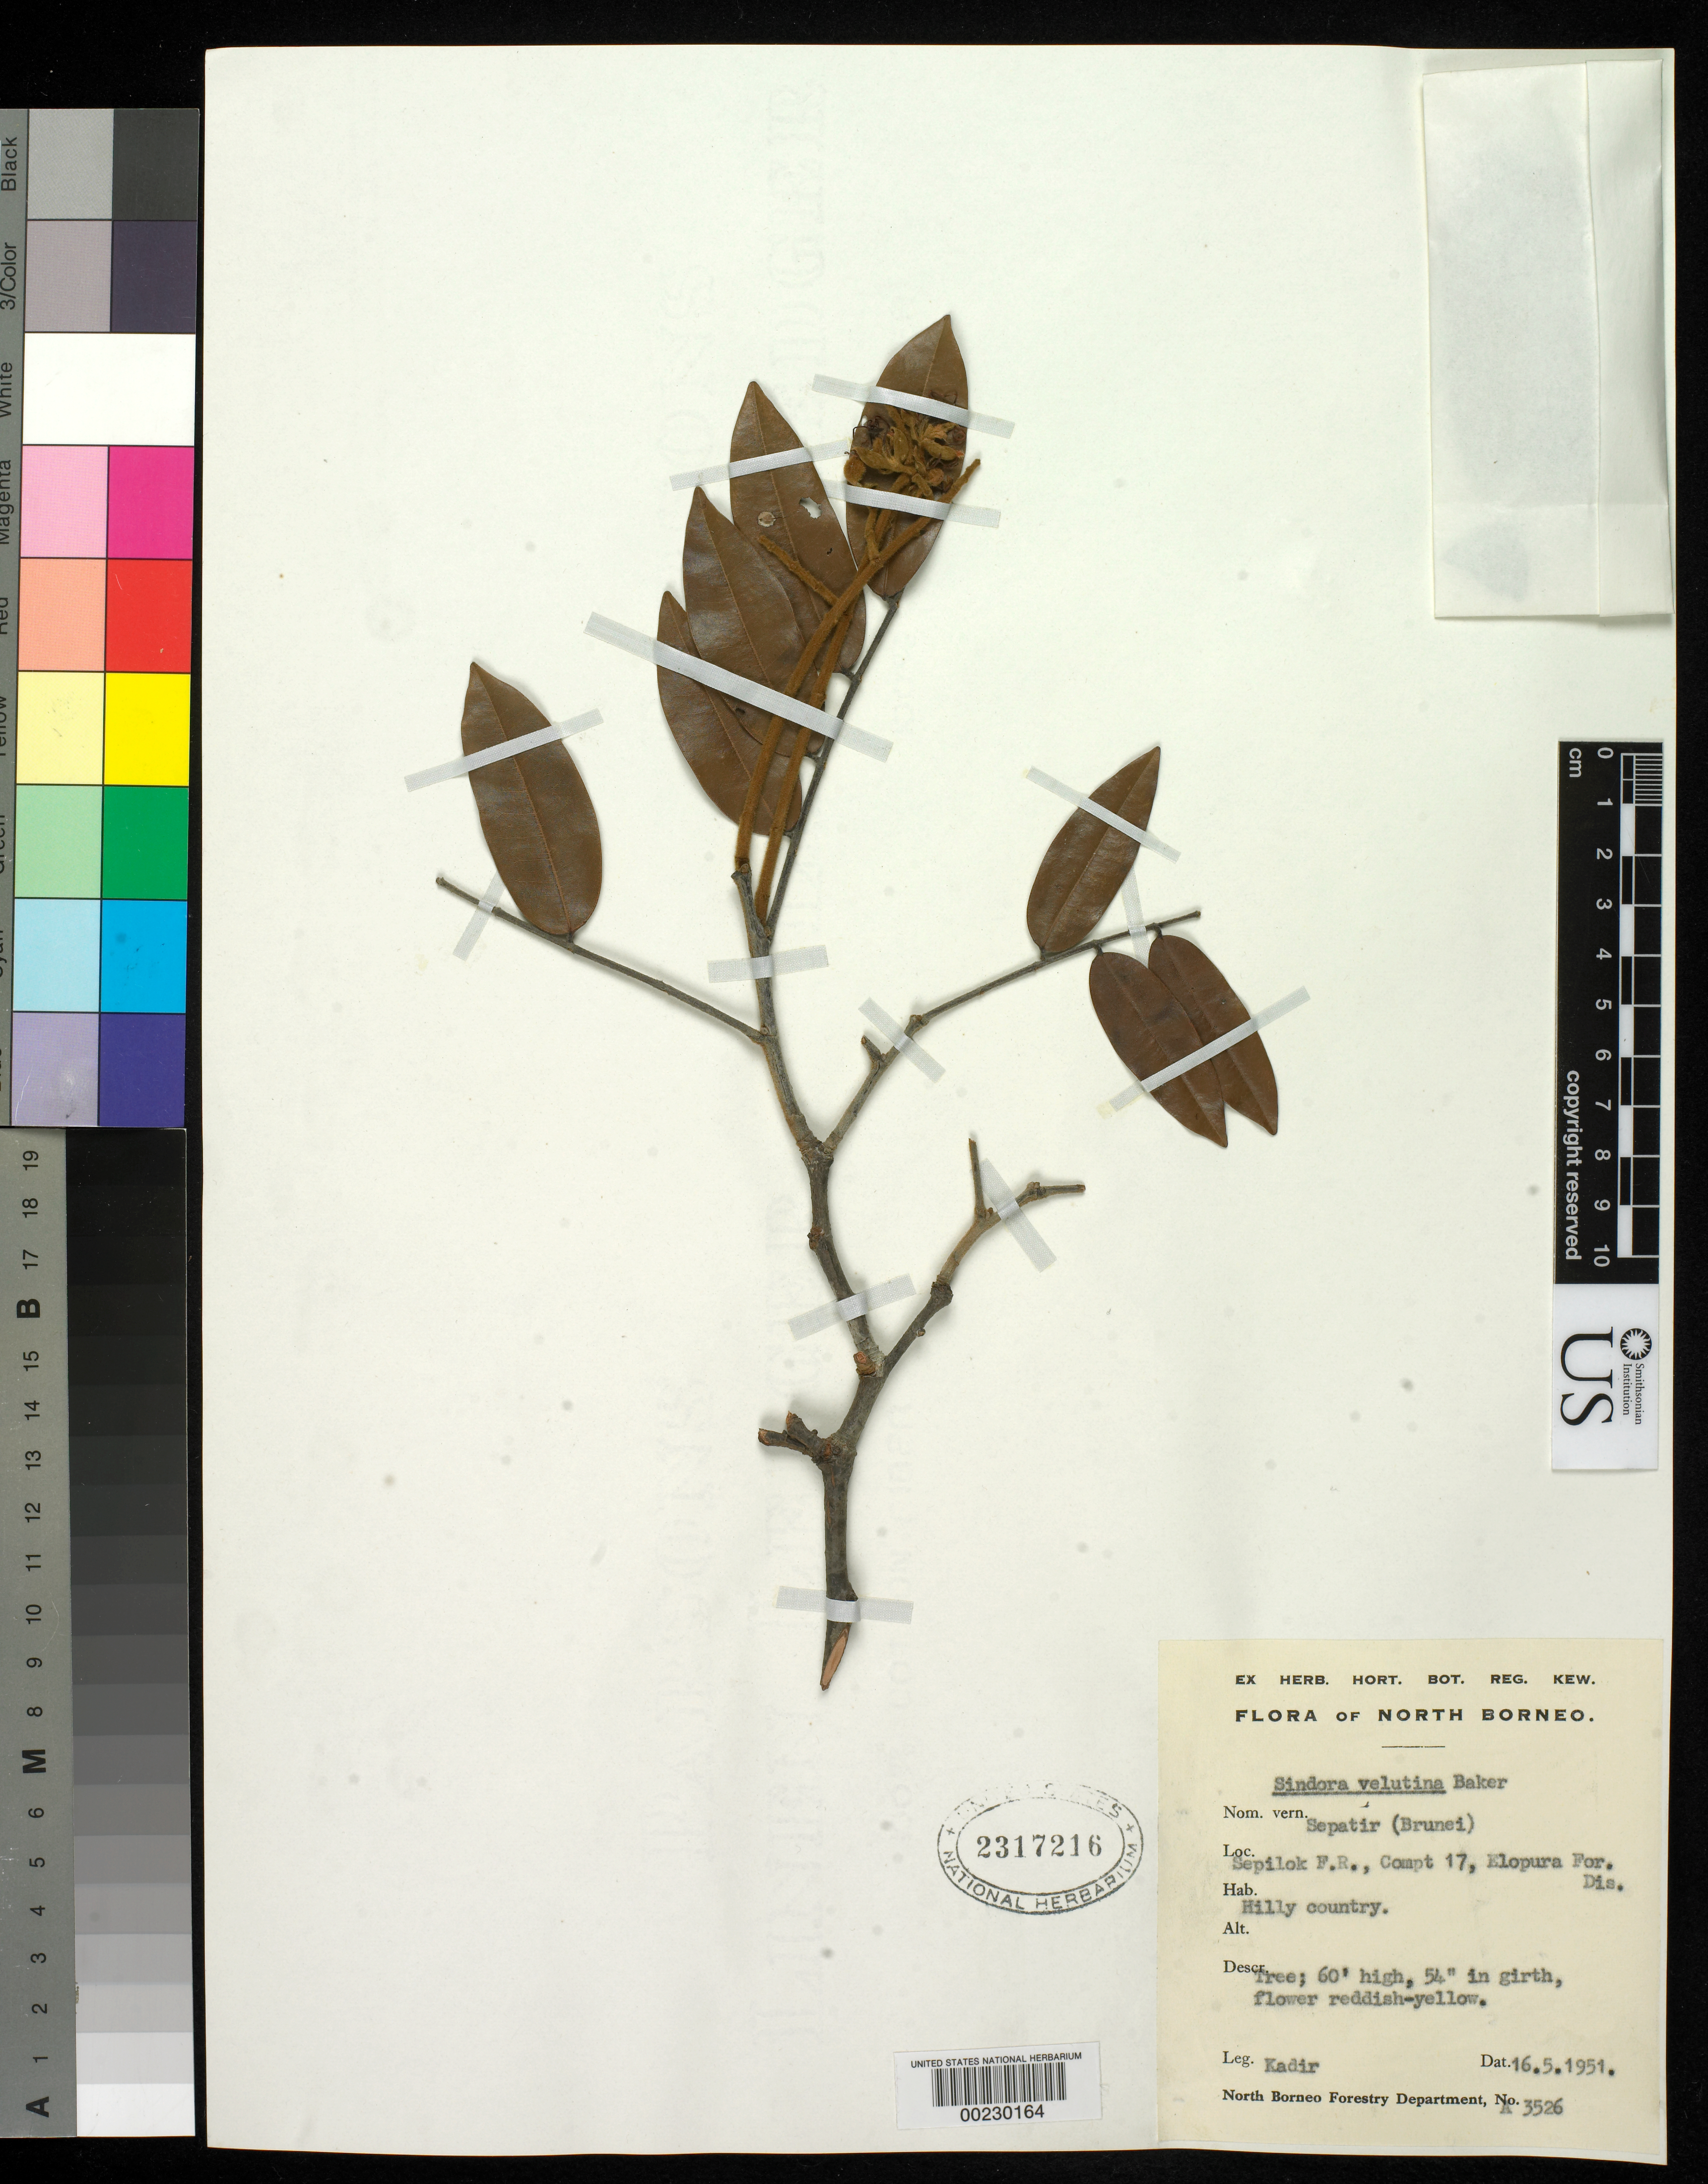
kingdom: Plantae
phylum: Tracheophyta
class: Magnoliopsida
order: Fabales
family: Fabaceae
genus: Sindora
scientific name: Sindora velutina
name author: Baker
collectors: -. Kadir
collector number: A3526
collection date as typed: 15 May 1951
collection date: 1951-05-15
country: Malaysia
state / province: Sabah / Sarawak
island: Borneo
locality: Sepilok f.r., compt 17, elopura for. dis.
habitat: Hilly country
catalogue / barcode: US 2317216